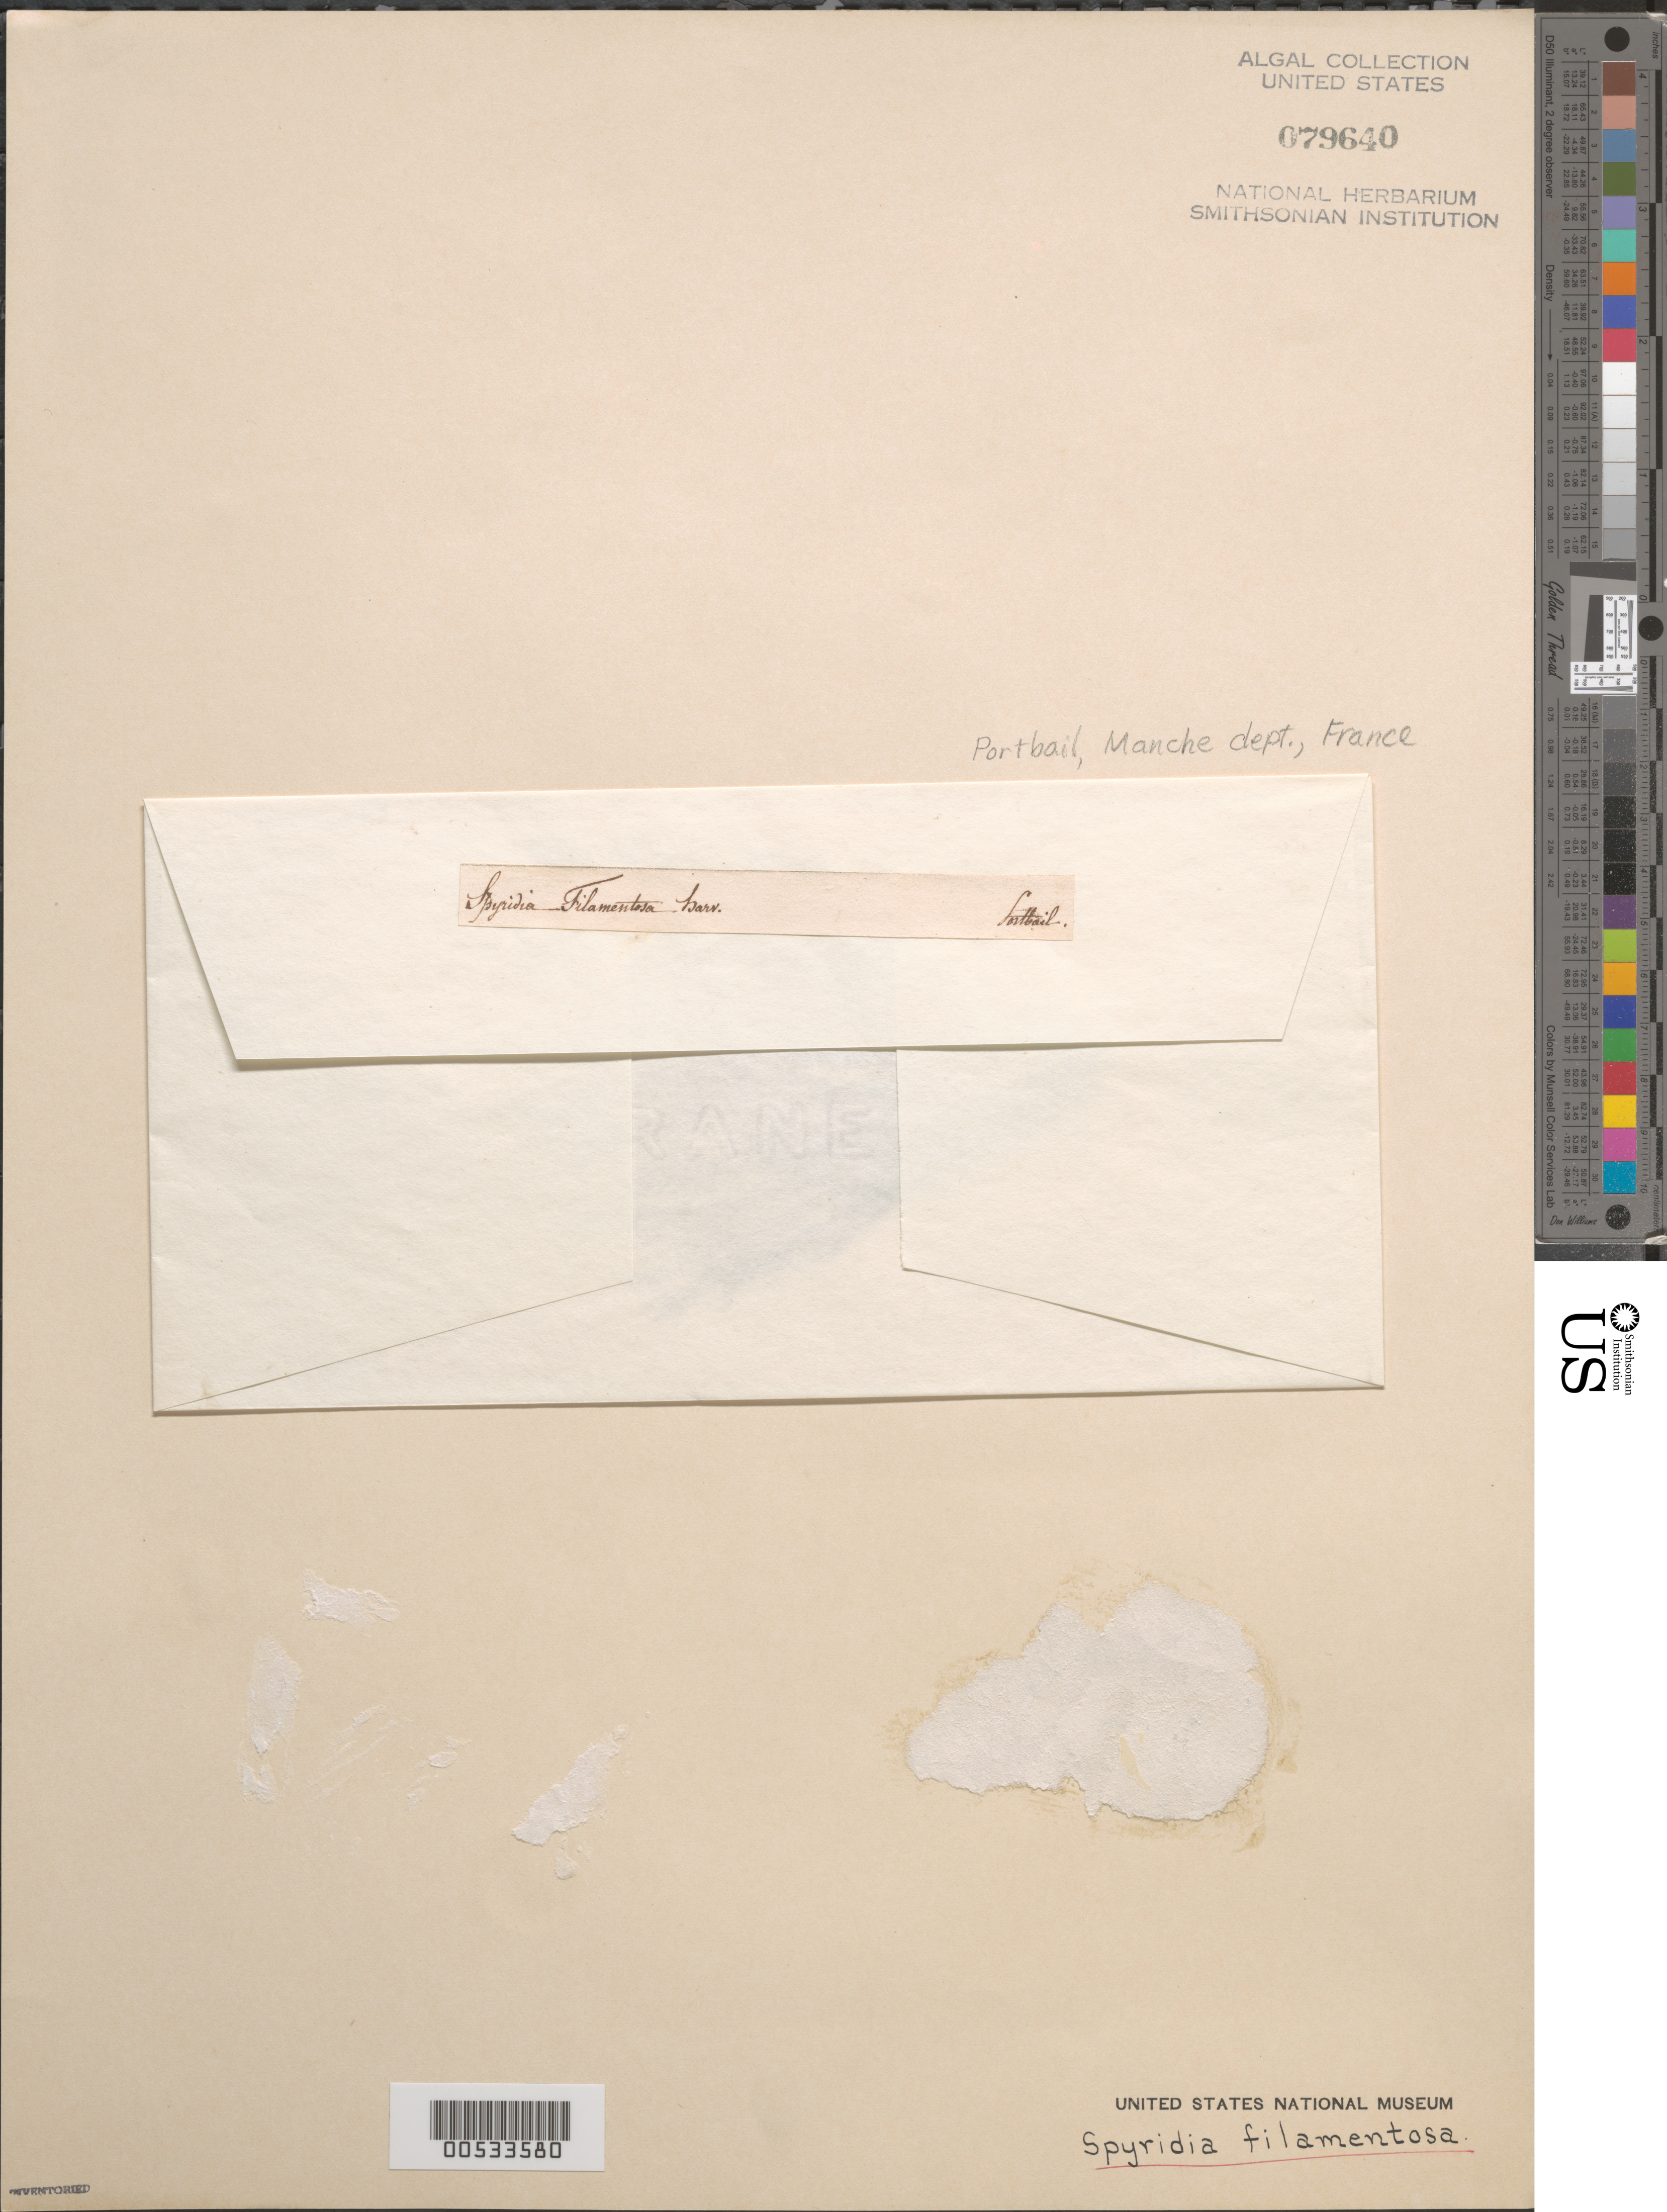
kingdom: Plantae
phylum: Rhodophyta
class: Florideophyceae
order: Ceramiales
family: Spyridiaceae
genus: Spyridia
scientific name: Spyridia filamentosa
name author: (Wulfen) Harv.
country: France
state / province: Normandie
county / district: Manche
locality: Portbail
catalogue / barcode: US 79640